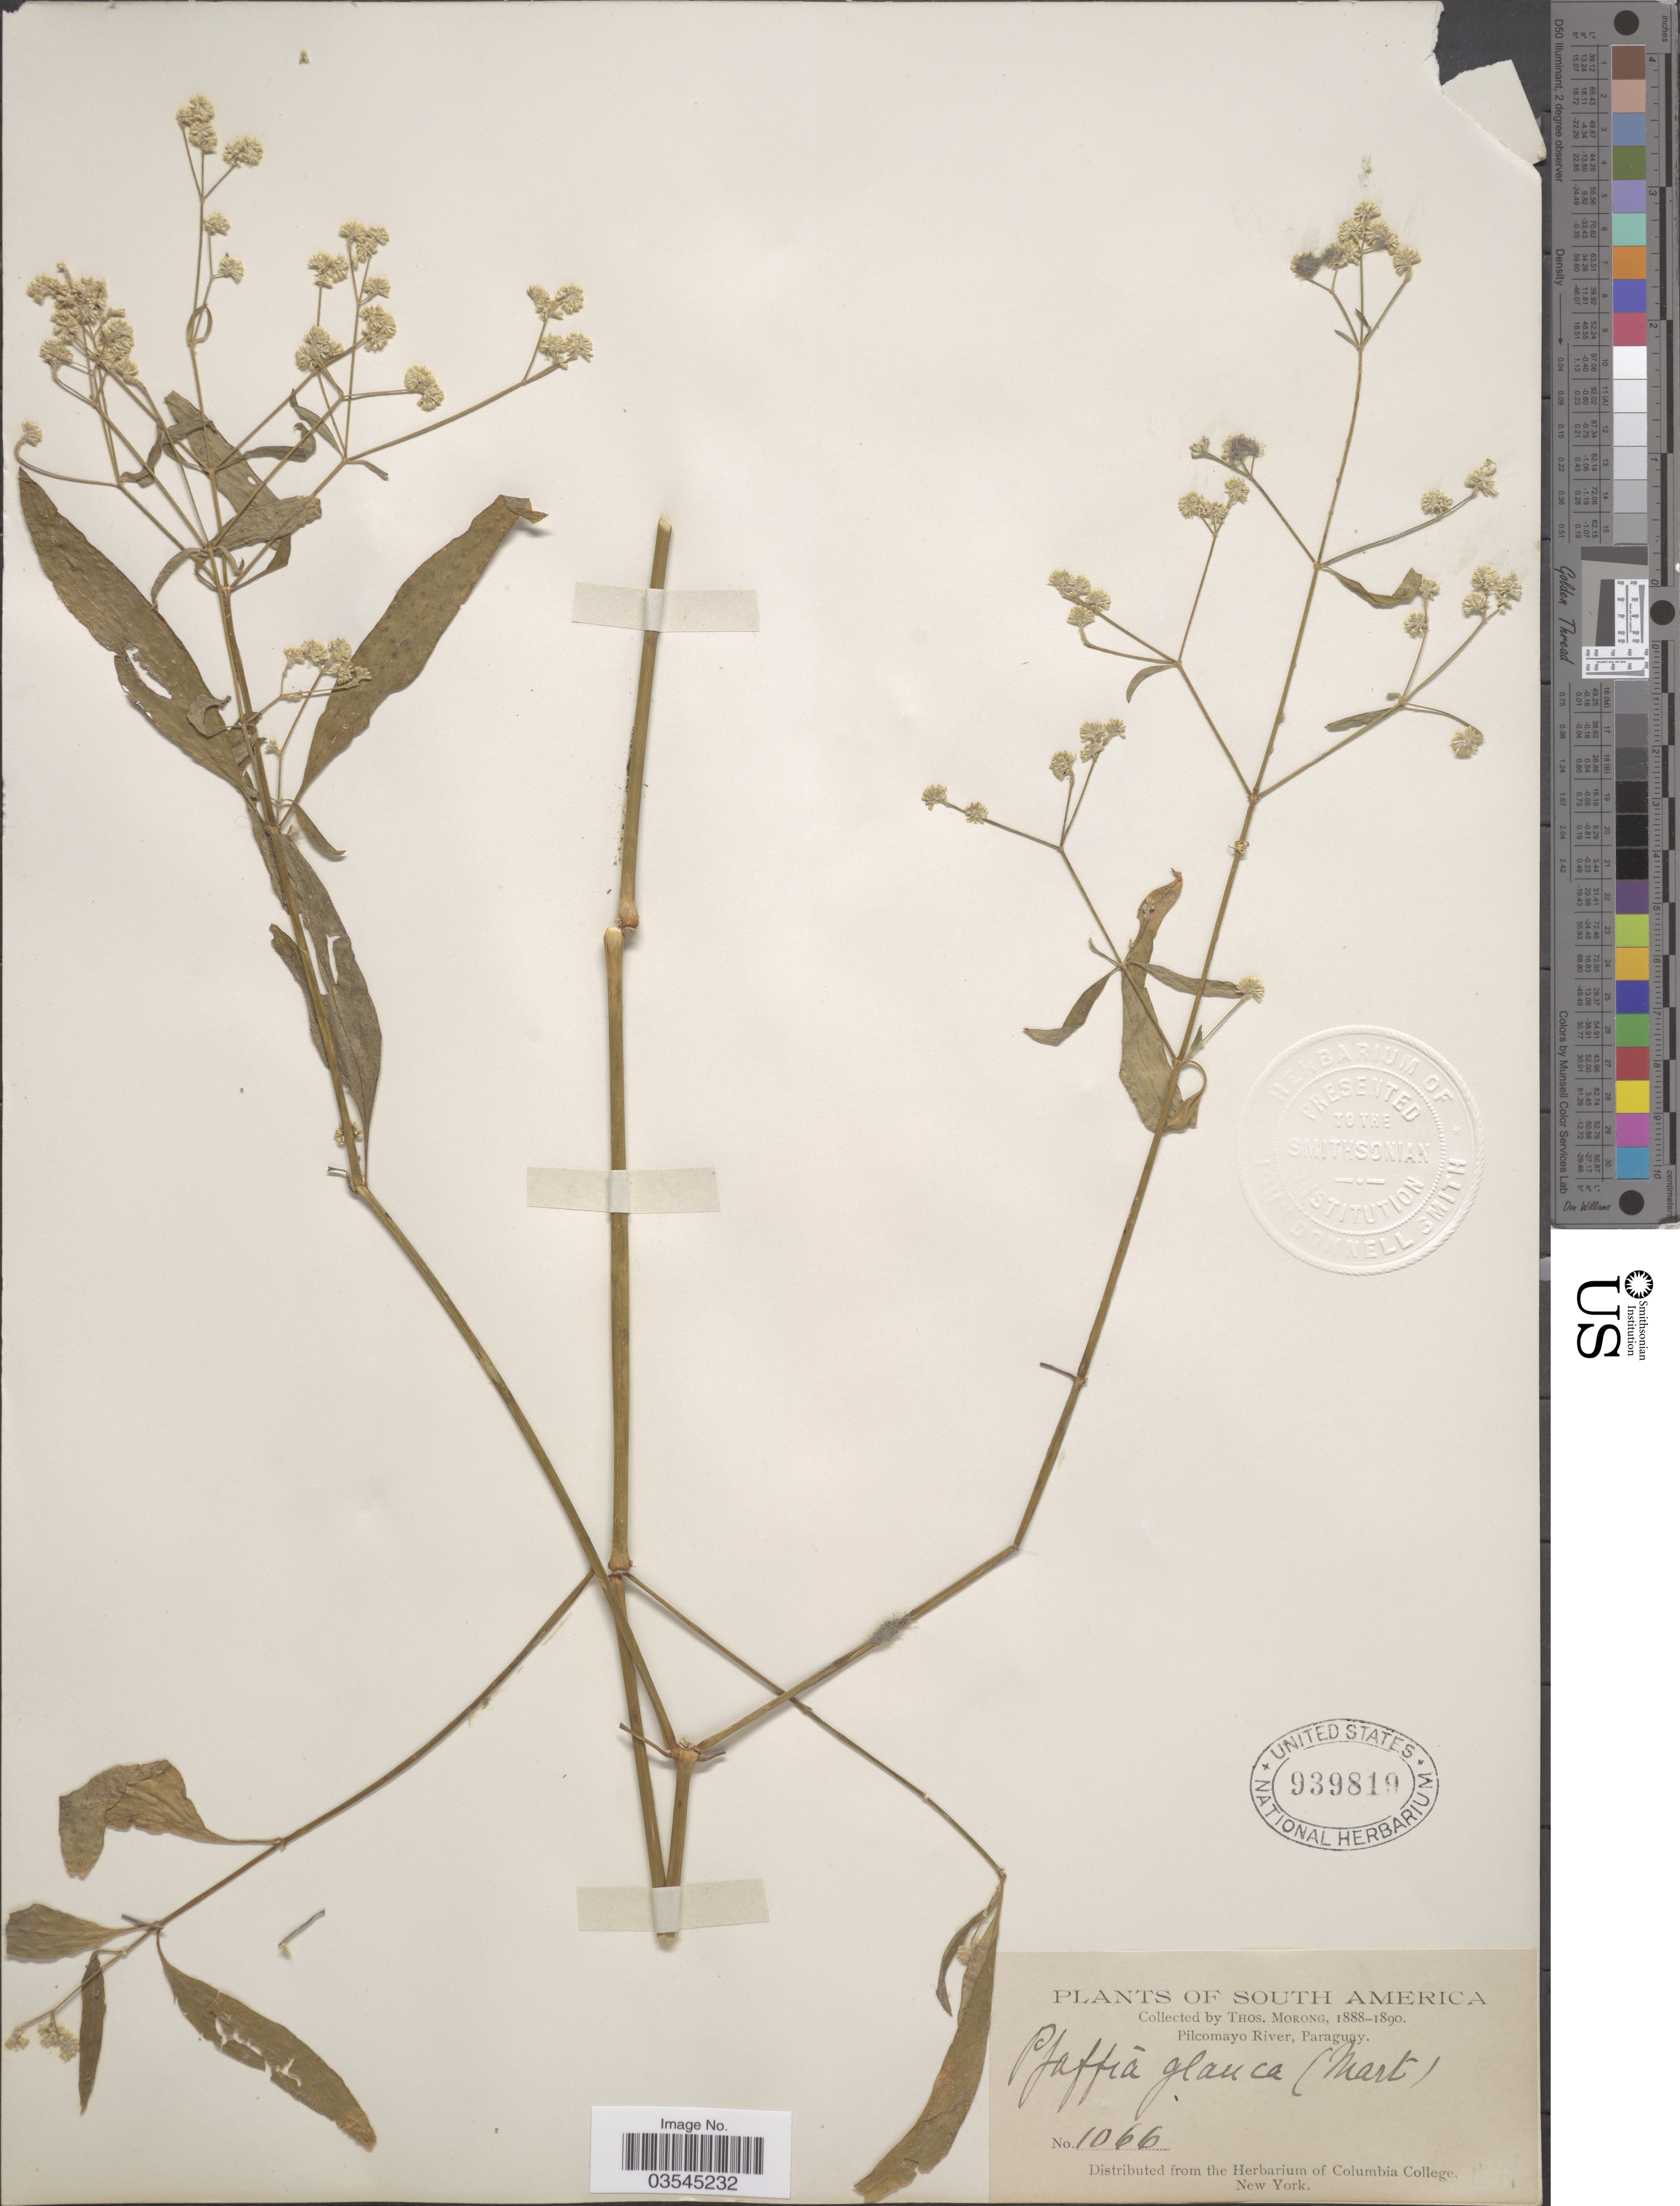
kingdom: Plantae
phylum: Tracheophyta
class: Magnoliopsida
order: Caryophyllales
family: Amaranthaceae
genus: Pfaffia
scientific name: Pfaffia glomerata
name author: (Spreng.) Pedersen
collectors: ex herb. T. Morong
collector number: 1066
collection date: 1888/1890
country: Paraguay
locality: Pilcomayo River.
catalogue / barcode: US 939819